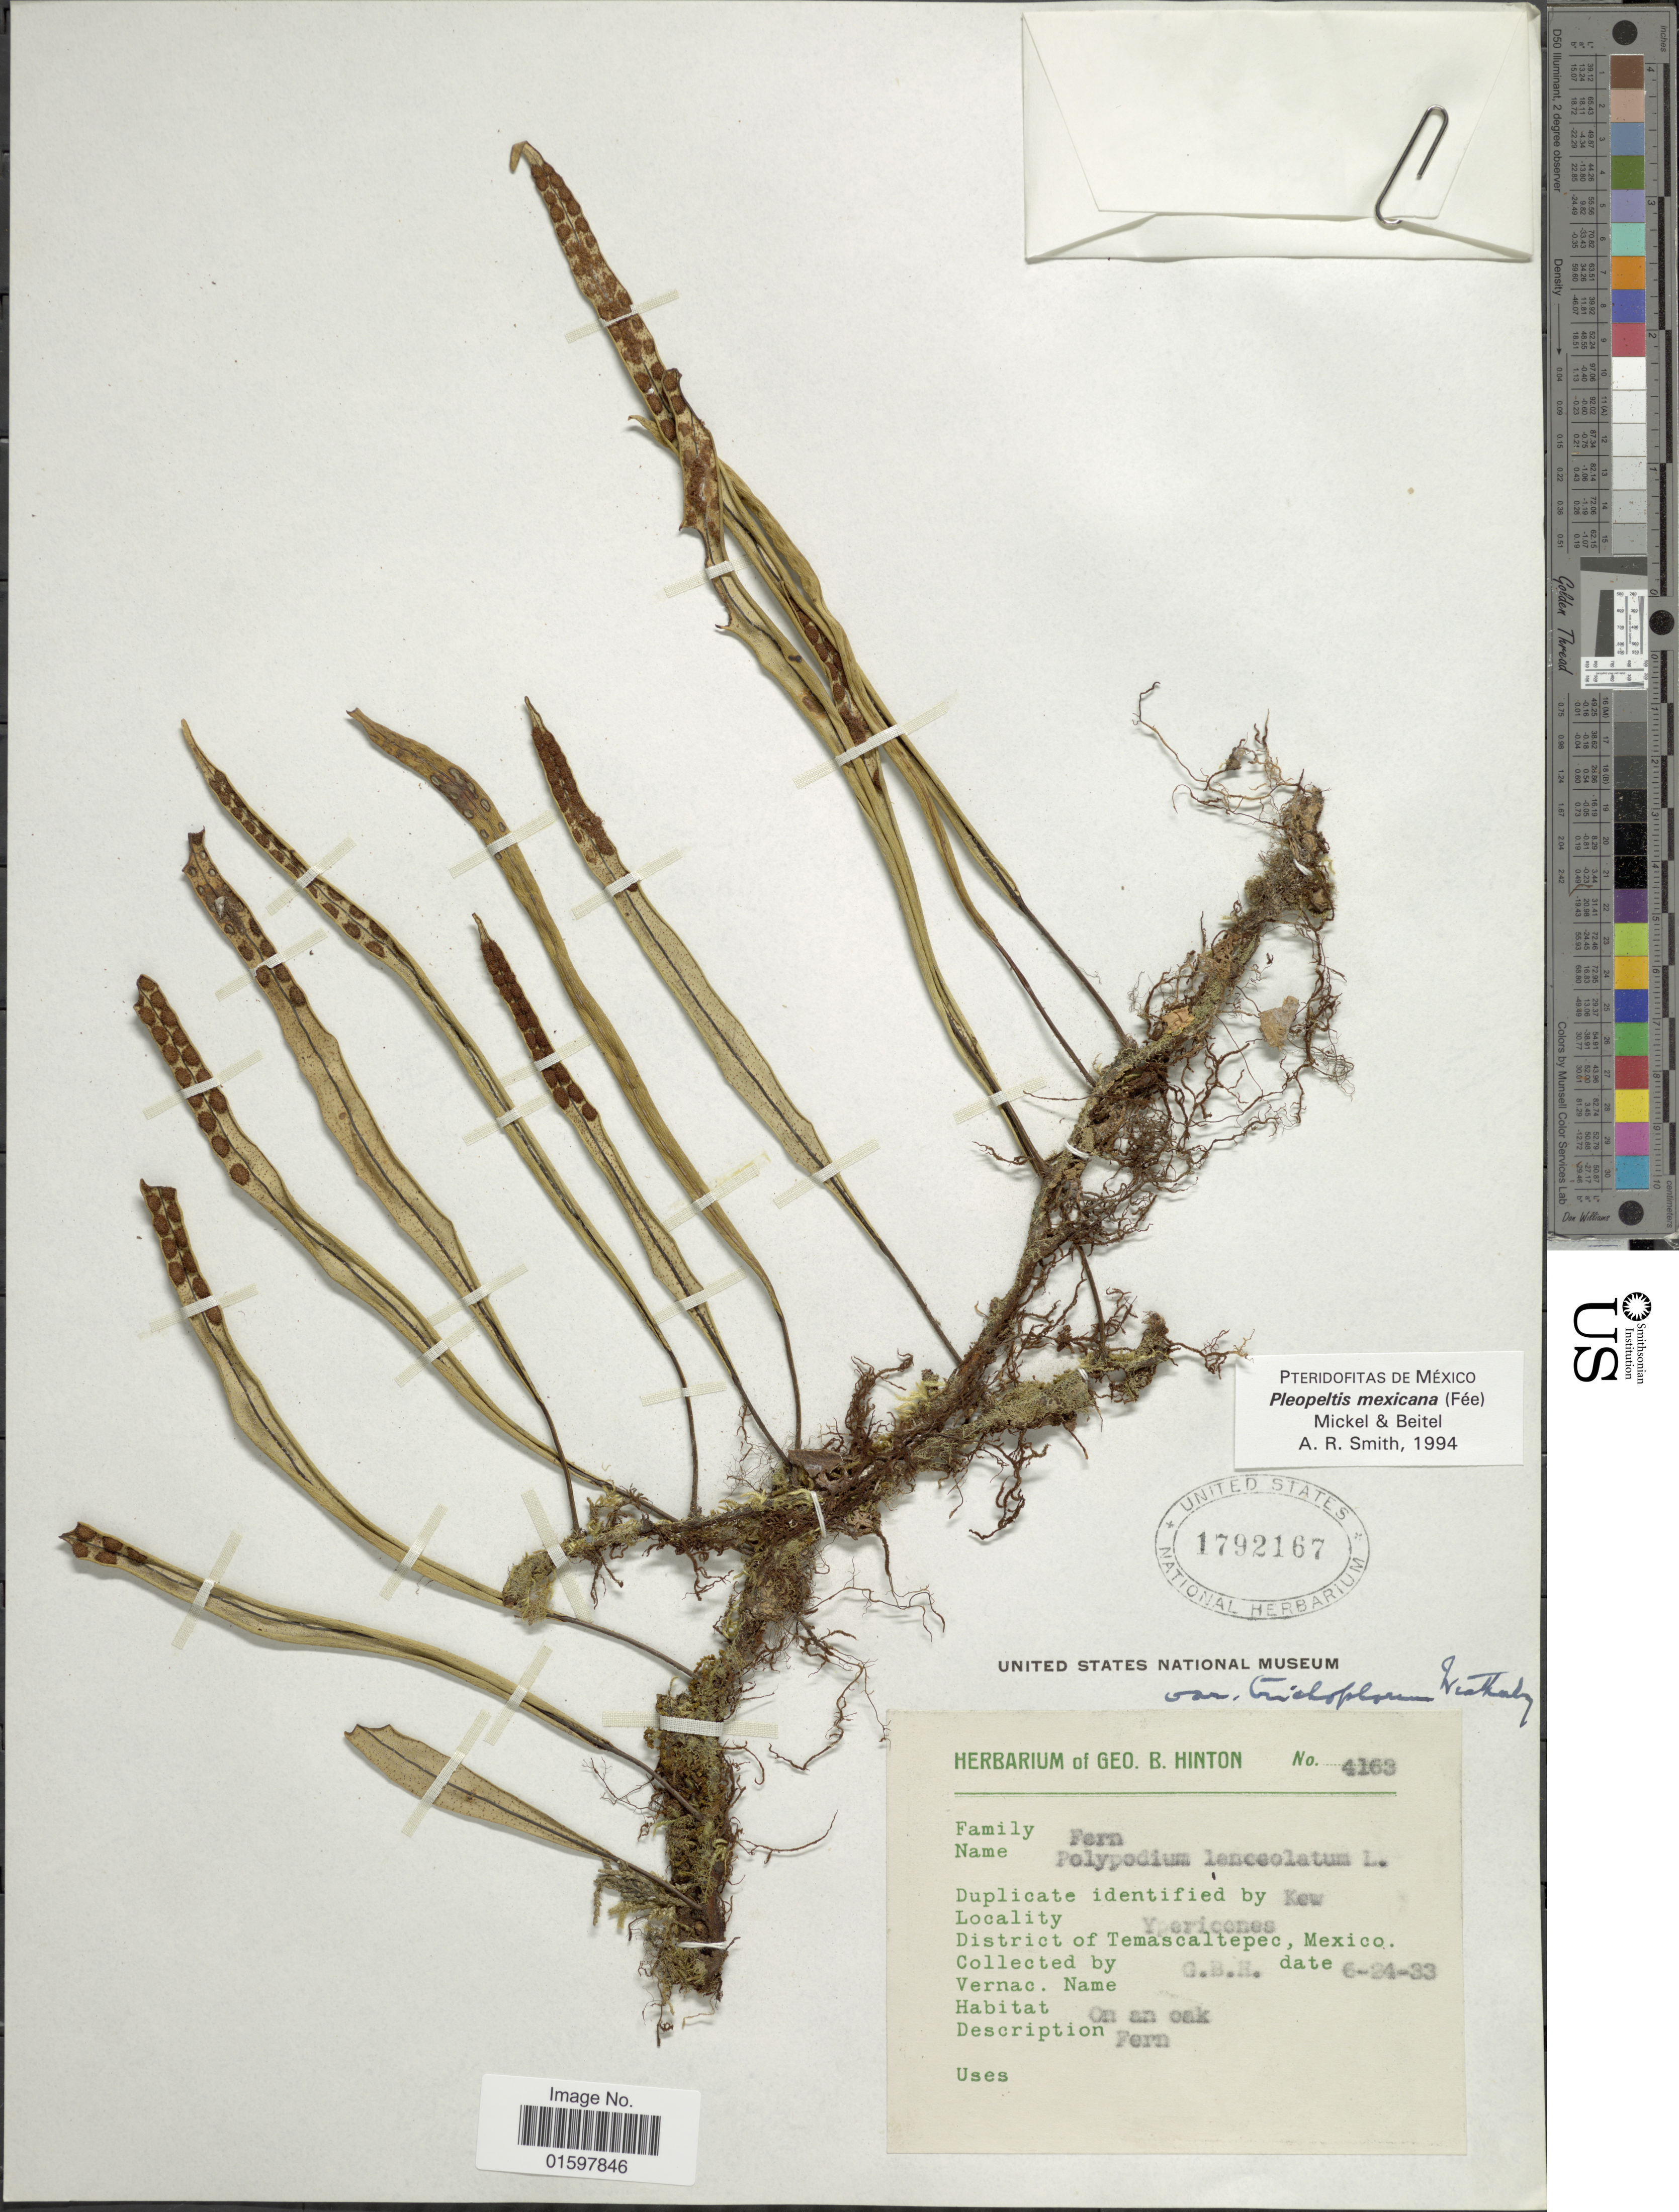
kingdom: Plantae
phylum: Tracheophyta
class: Polypodiopsida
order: Polypodiales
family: Polypodiaceae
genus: Pleopeltis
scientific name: Pleopeltis mexicana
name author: (Fée) Mickel & Beitel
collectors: G. B. Hinton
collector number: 4163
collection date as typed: Transcribed d/m/y: 24/6/33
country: Mexico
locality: District of Temascaltepec, Ypericones.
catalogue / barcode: US 1792167